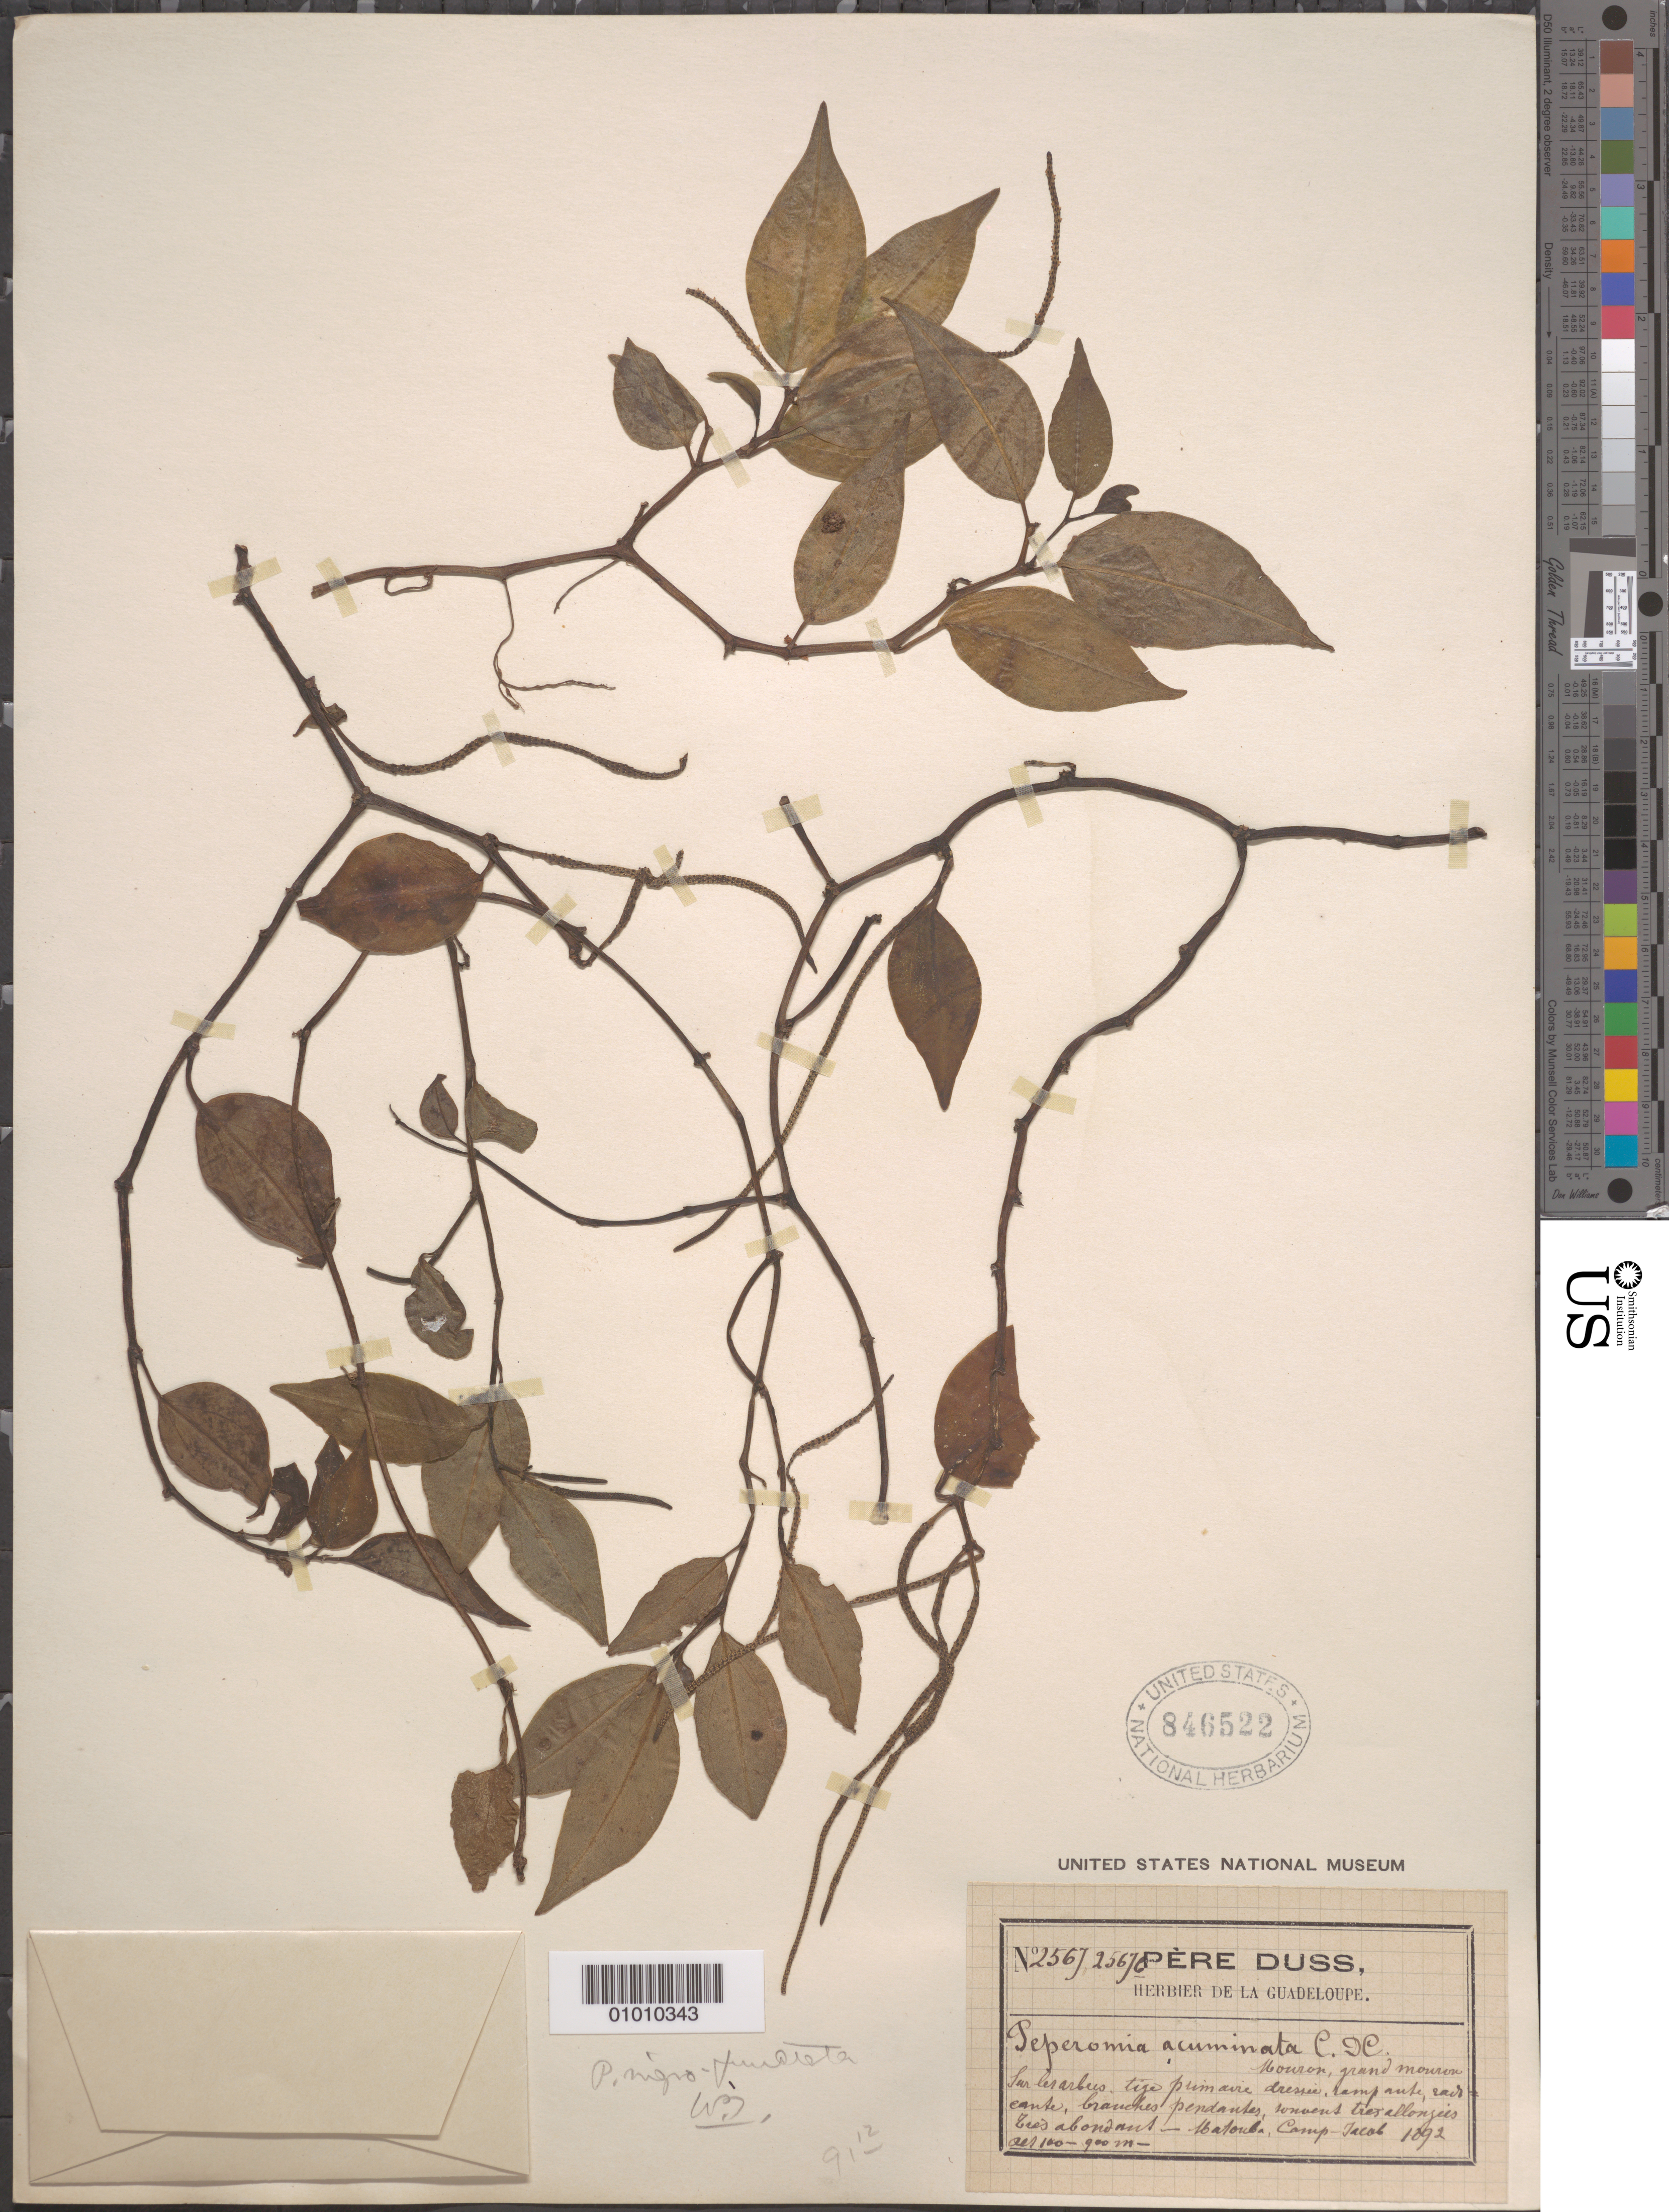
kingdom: Plantae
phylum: Tracheophyta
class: Magnoliopsida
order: Piperales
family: Piperaceae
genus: Peperomia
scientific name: Peperomia nigropunctata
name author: Miq.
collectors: Père Duss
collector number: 2567,25676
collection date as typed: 1892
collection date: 1892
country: Guadeloupe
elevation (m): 100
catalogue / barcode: US 846522